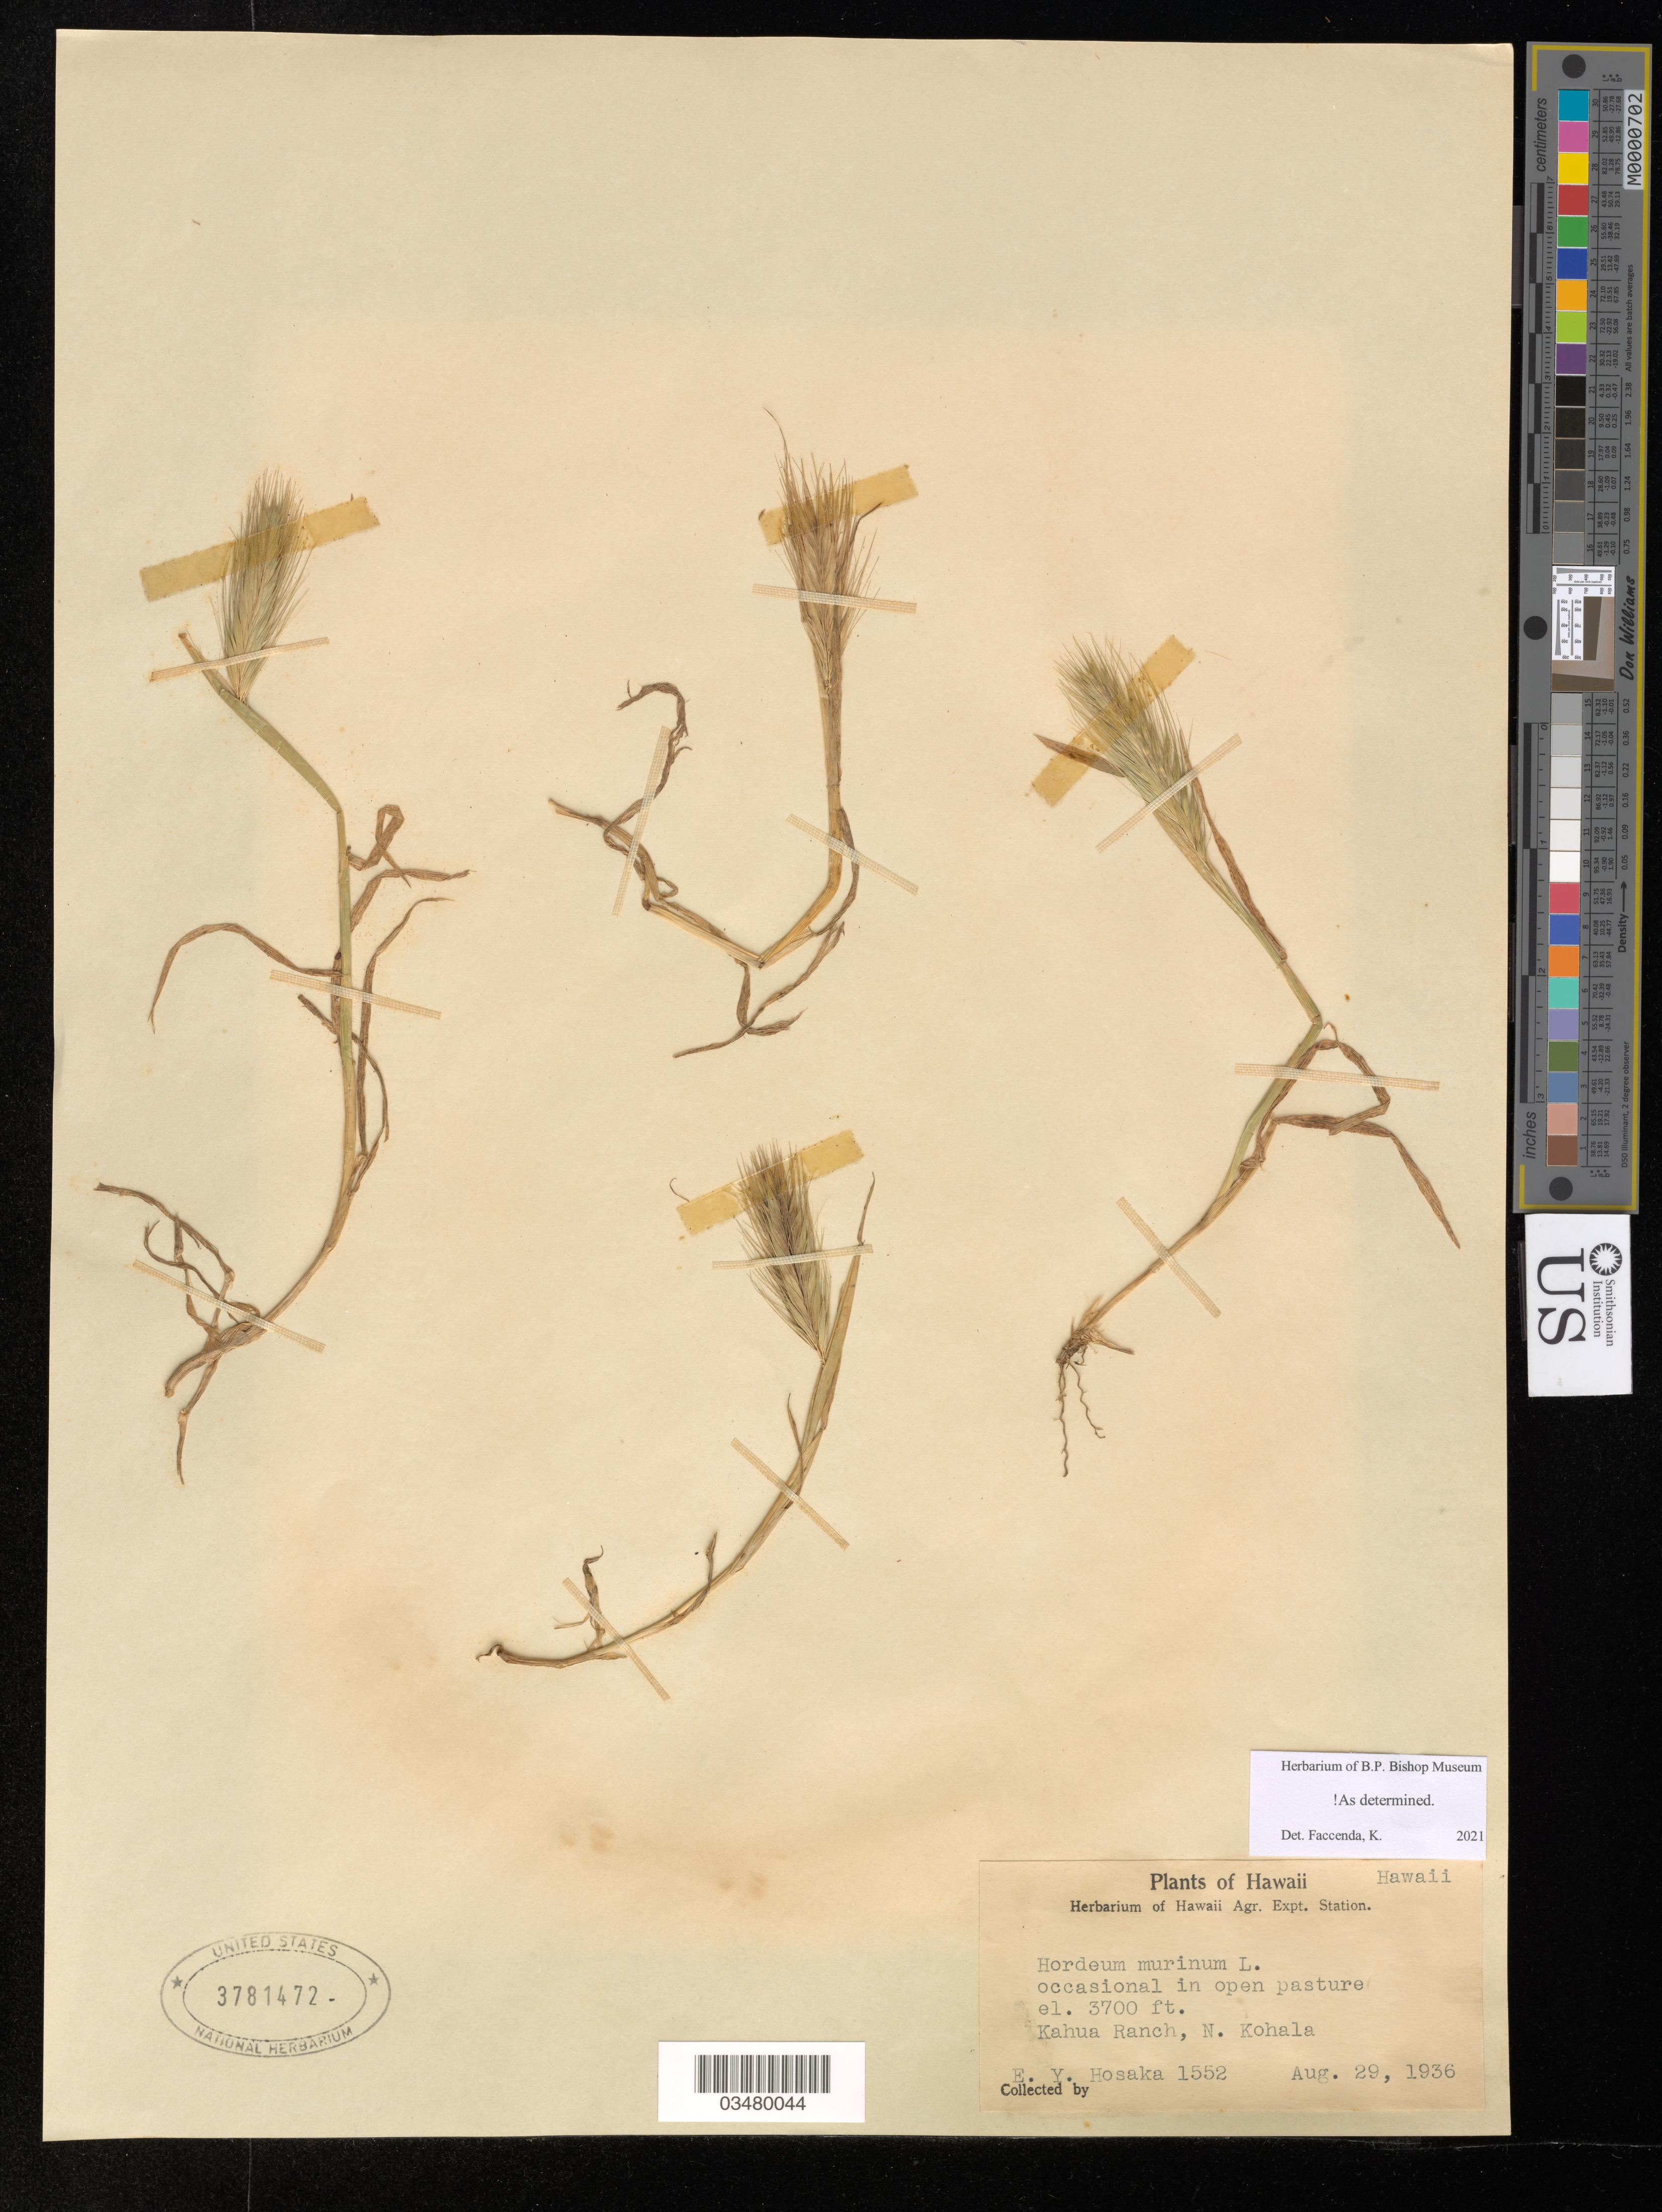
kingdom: Plantae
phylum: Tracheophyta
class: Liliopsida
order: Poales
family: Poaceae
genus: Hordeum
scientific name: Hordeum murinum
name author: L.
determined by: Faccenda, K.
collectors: E. Y. Hosaka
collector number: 1552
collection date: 1936-08-29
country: United States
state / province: Hawaii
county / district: Hawaii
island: Hawaii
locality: Kahua Ranch, N. Kohala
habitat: Open pasture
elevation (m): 1128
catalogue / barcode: US 3781472